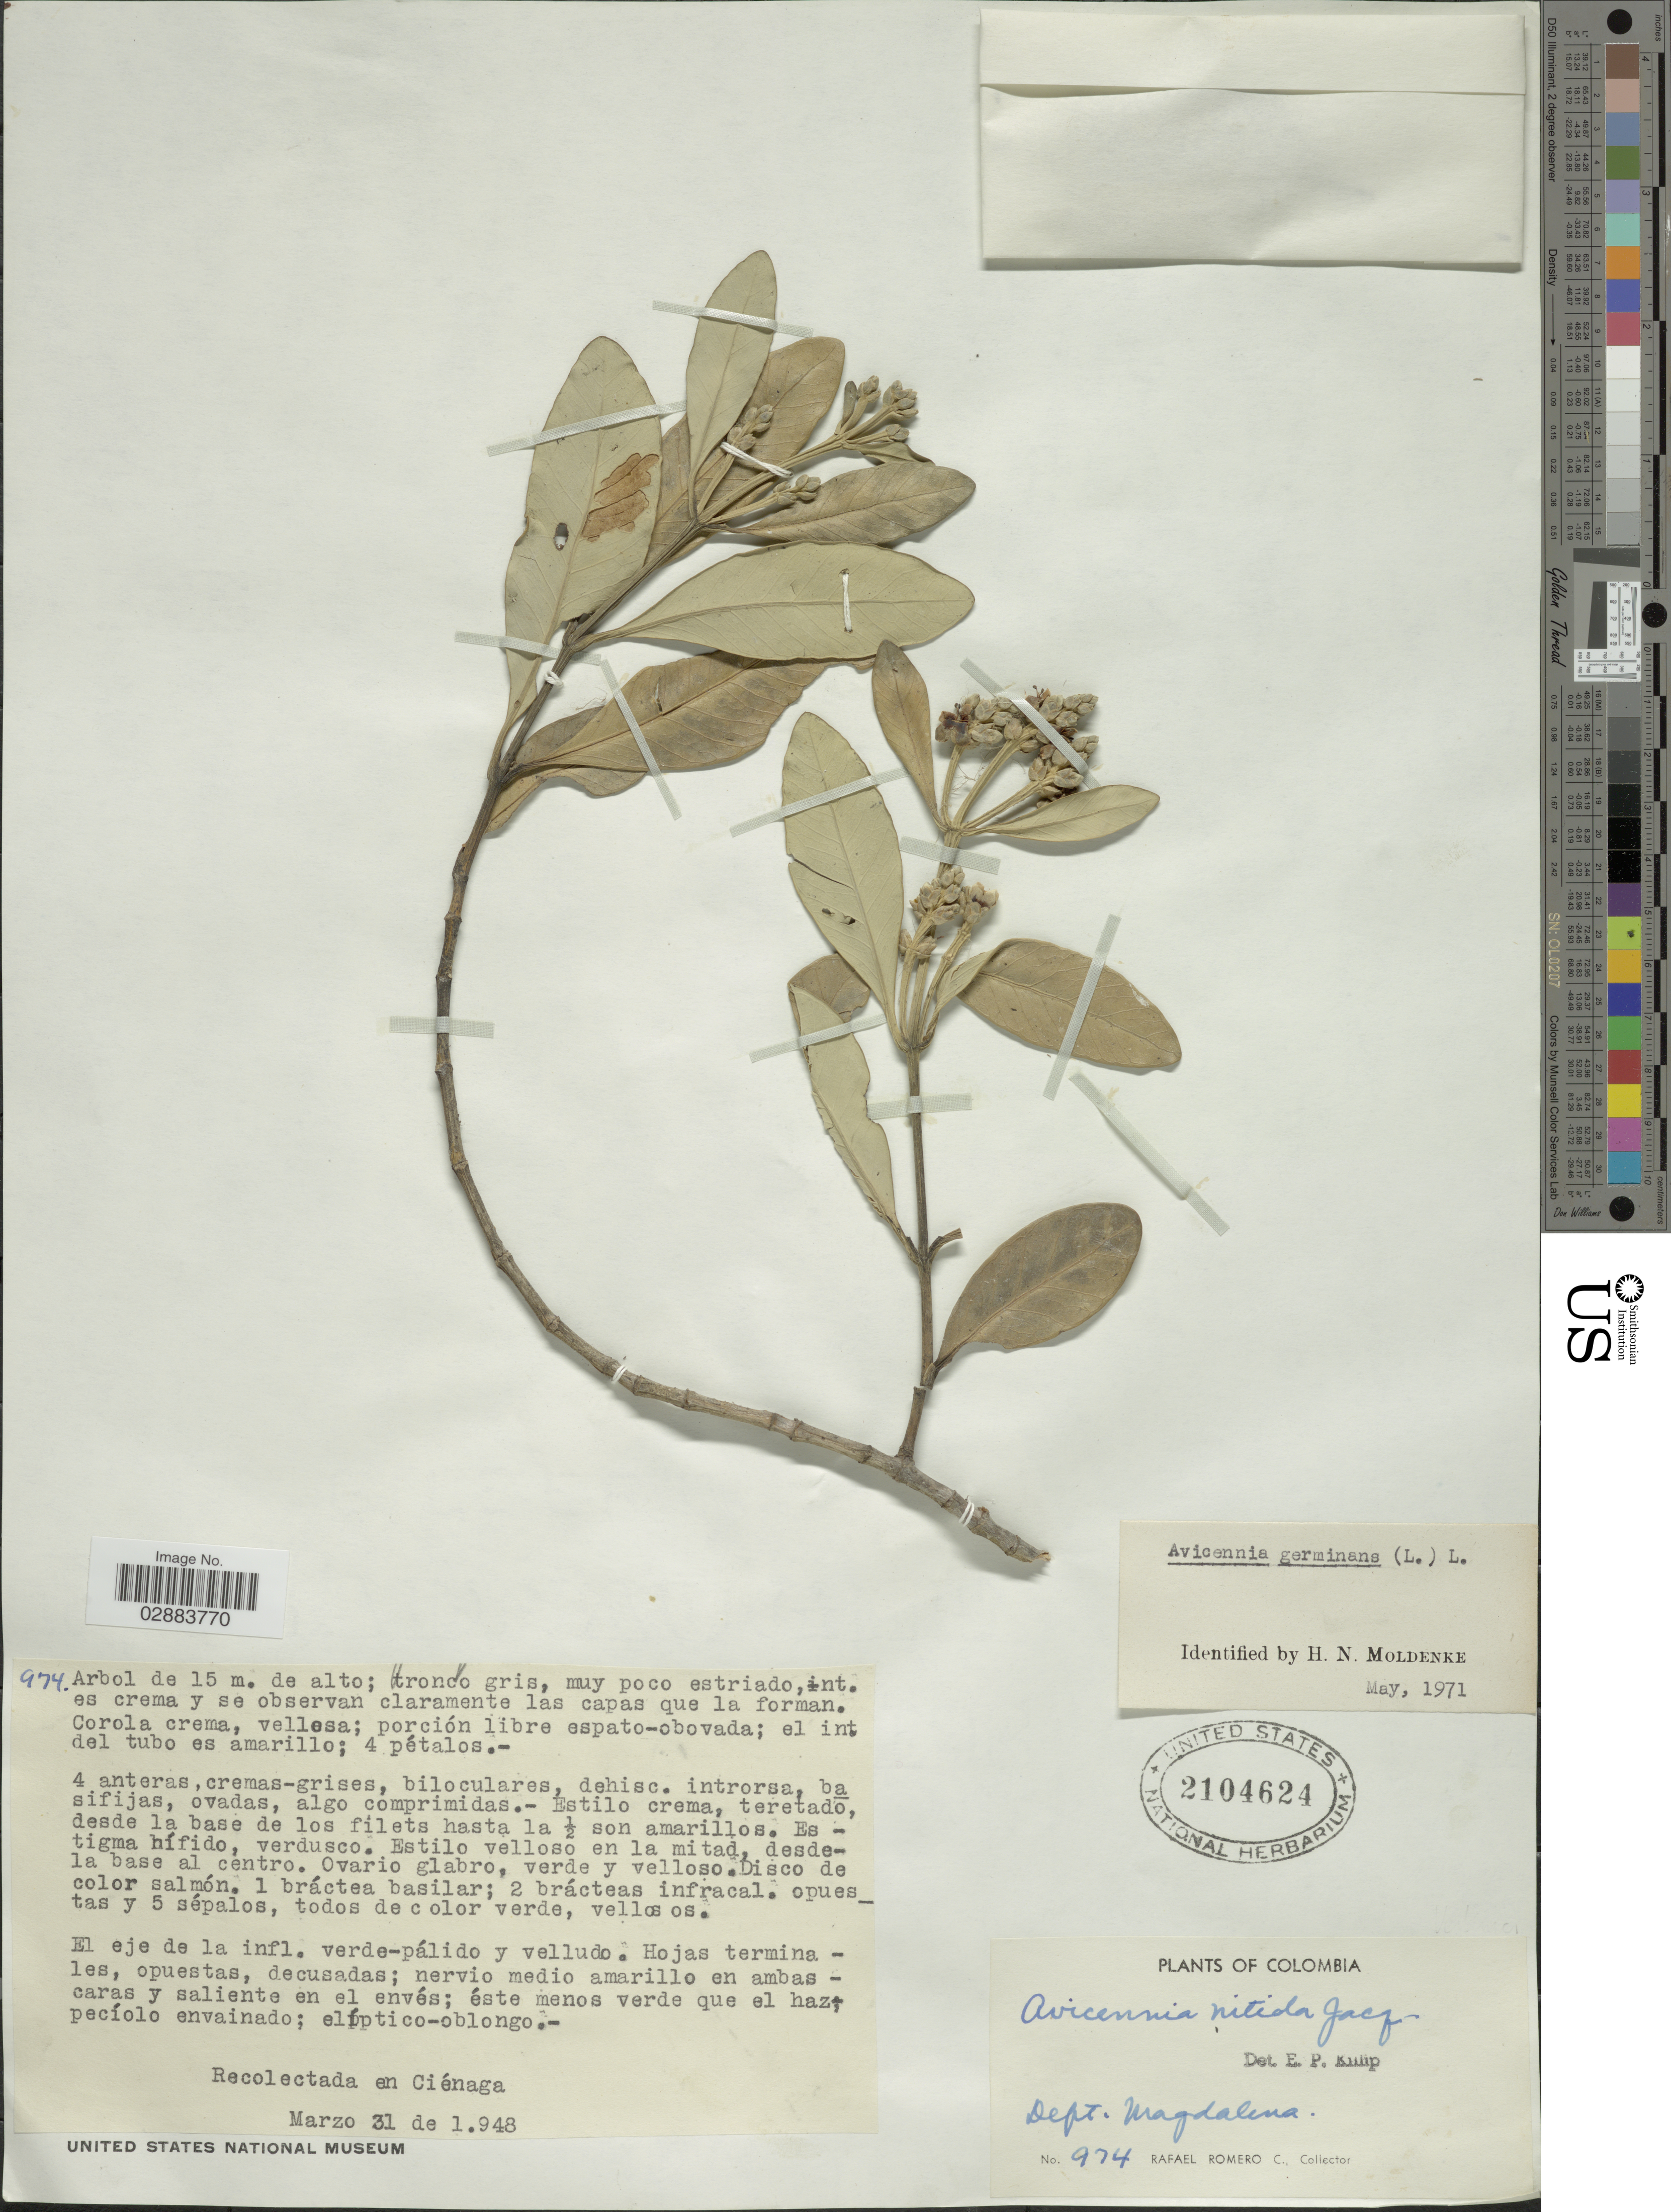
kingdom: Plantae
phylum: Tracheophyta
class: Magnoliopsida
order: Lamiales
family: Acanthaceae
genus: Avicennia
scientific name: Avicennia germinans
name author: (L.) L.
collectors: R. Romero Castañeda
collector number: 974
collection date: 1948-03-31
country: Colombia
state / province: Magdalena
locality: Dept. Magdalena. Ciénaga.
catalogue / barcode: US 2104624